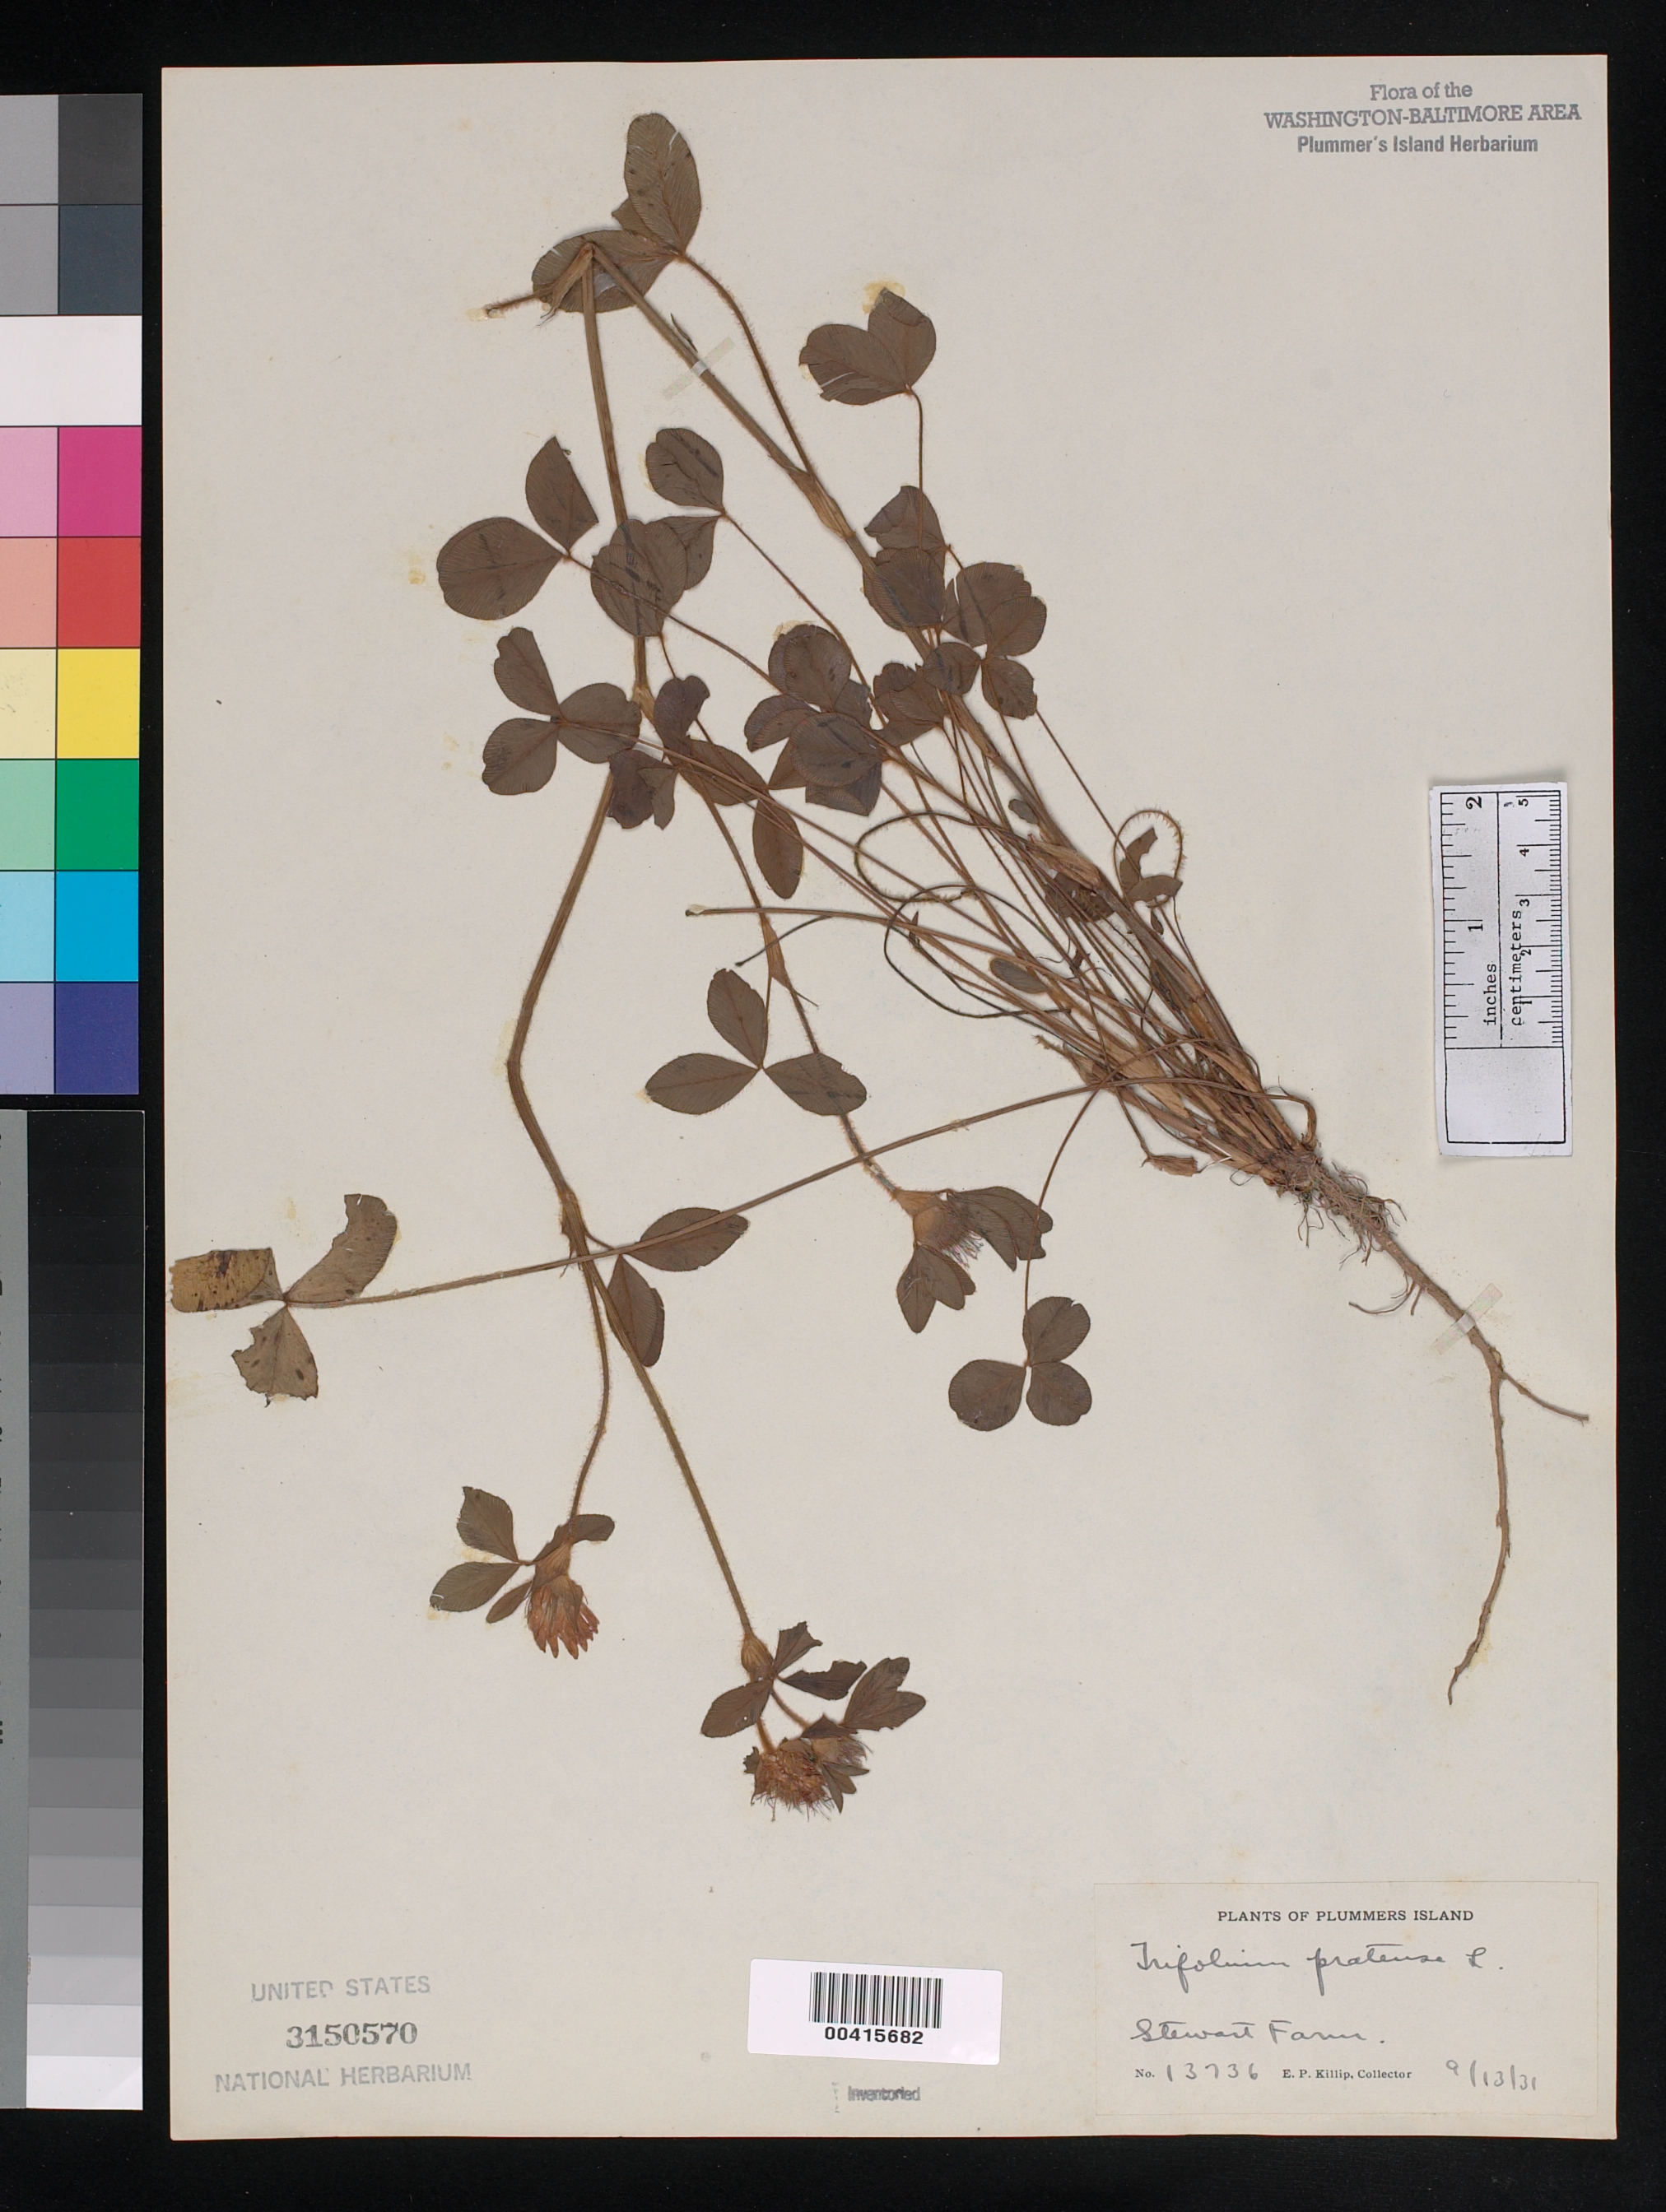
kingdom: Plantae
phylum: Tracheophyta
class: Magnoliopsida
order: Fabales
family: Fabaceae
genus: Trifolium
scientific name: Trifolium pratense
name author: L.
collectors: E. P. Killip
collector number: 13736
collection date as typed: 13 Sep 1931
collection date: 1931-09-13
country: United States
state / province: Maryland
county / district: Montgomery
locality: Plummer's Island; mainland, Stewart Farm C. & O. Canal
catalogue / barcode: US 3150570